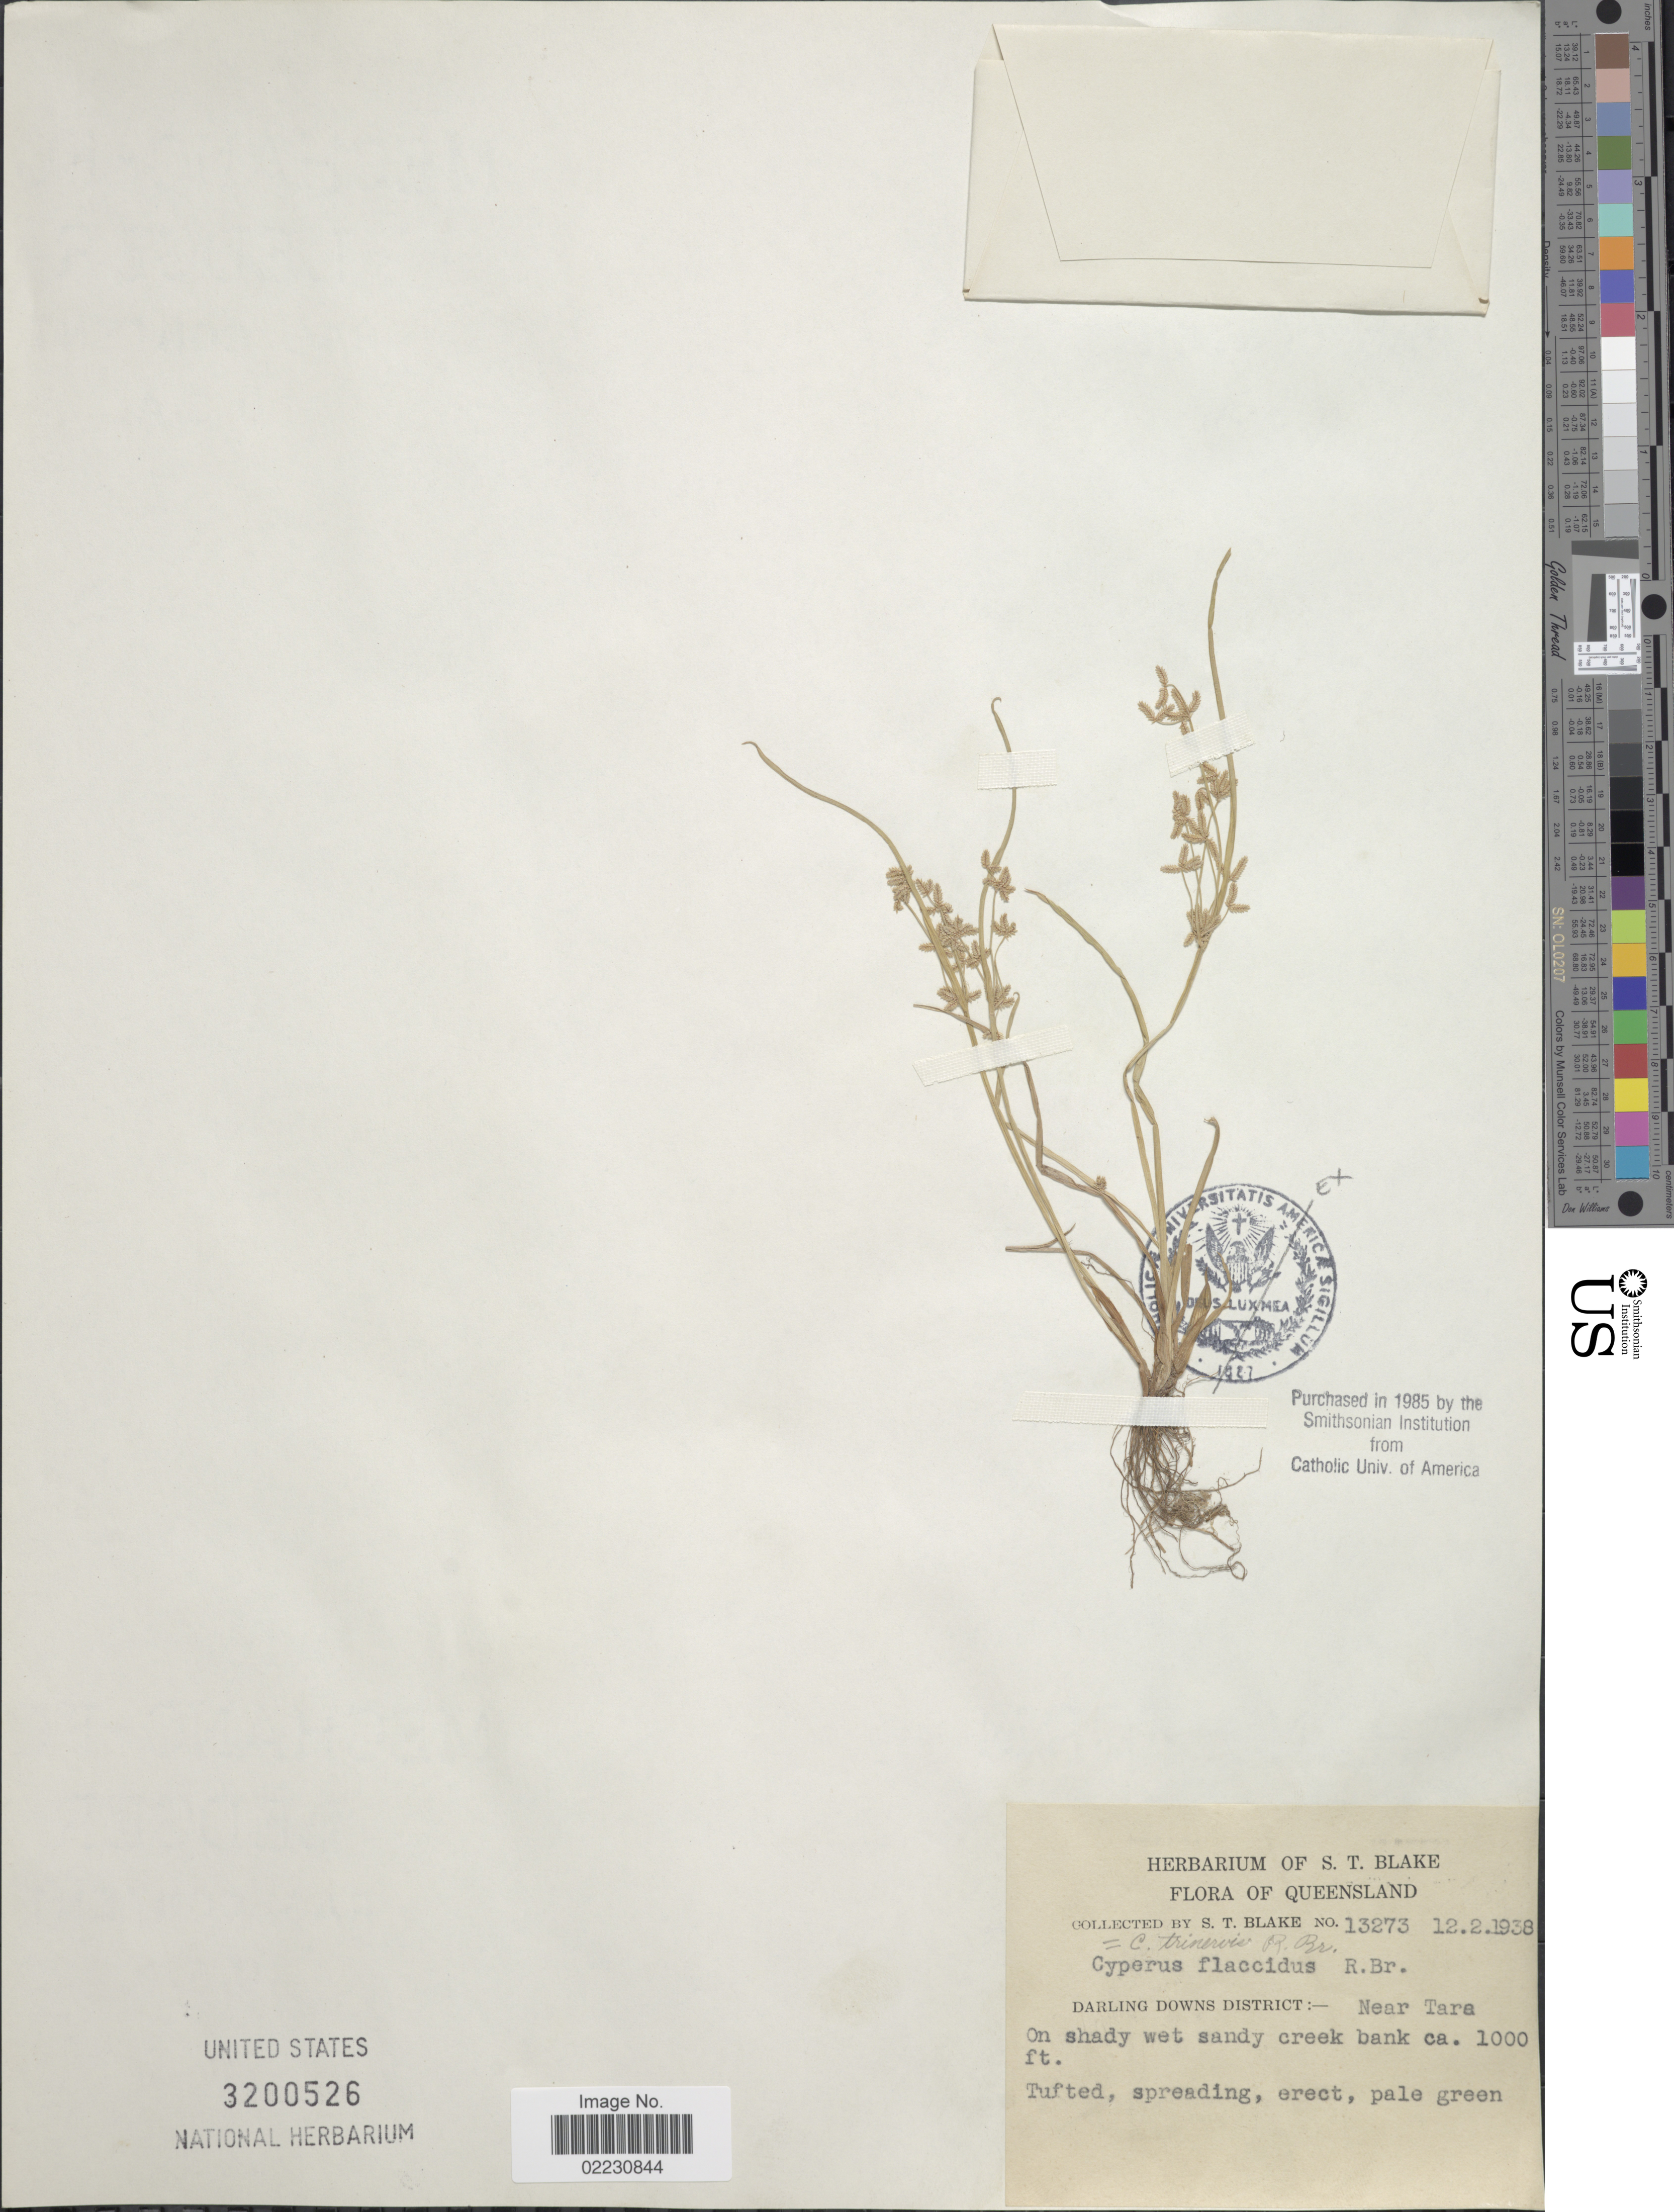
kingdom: Plantae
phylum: Tracheophyta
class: Liliopsida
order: Poales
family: Cyperaceae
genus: Cyperus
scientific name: Cyperus trinervis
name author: R. Br.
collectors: S. T. Blake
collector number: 13273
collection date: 1938-02-12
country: Australia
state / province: Queensland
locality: Darling Downs District, near Tara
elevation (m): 305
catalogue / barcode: US 3200526